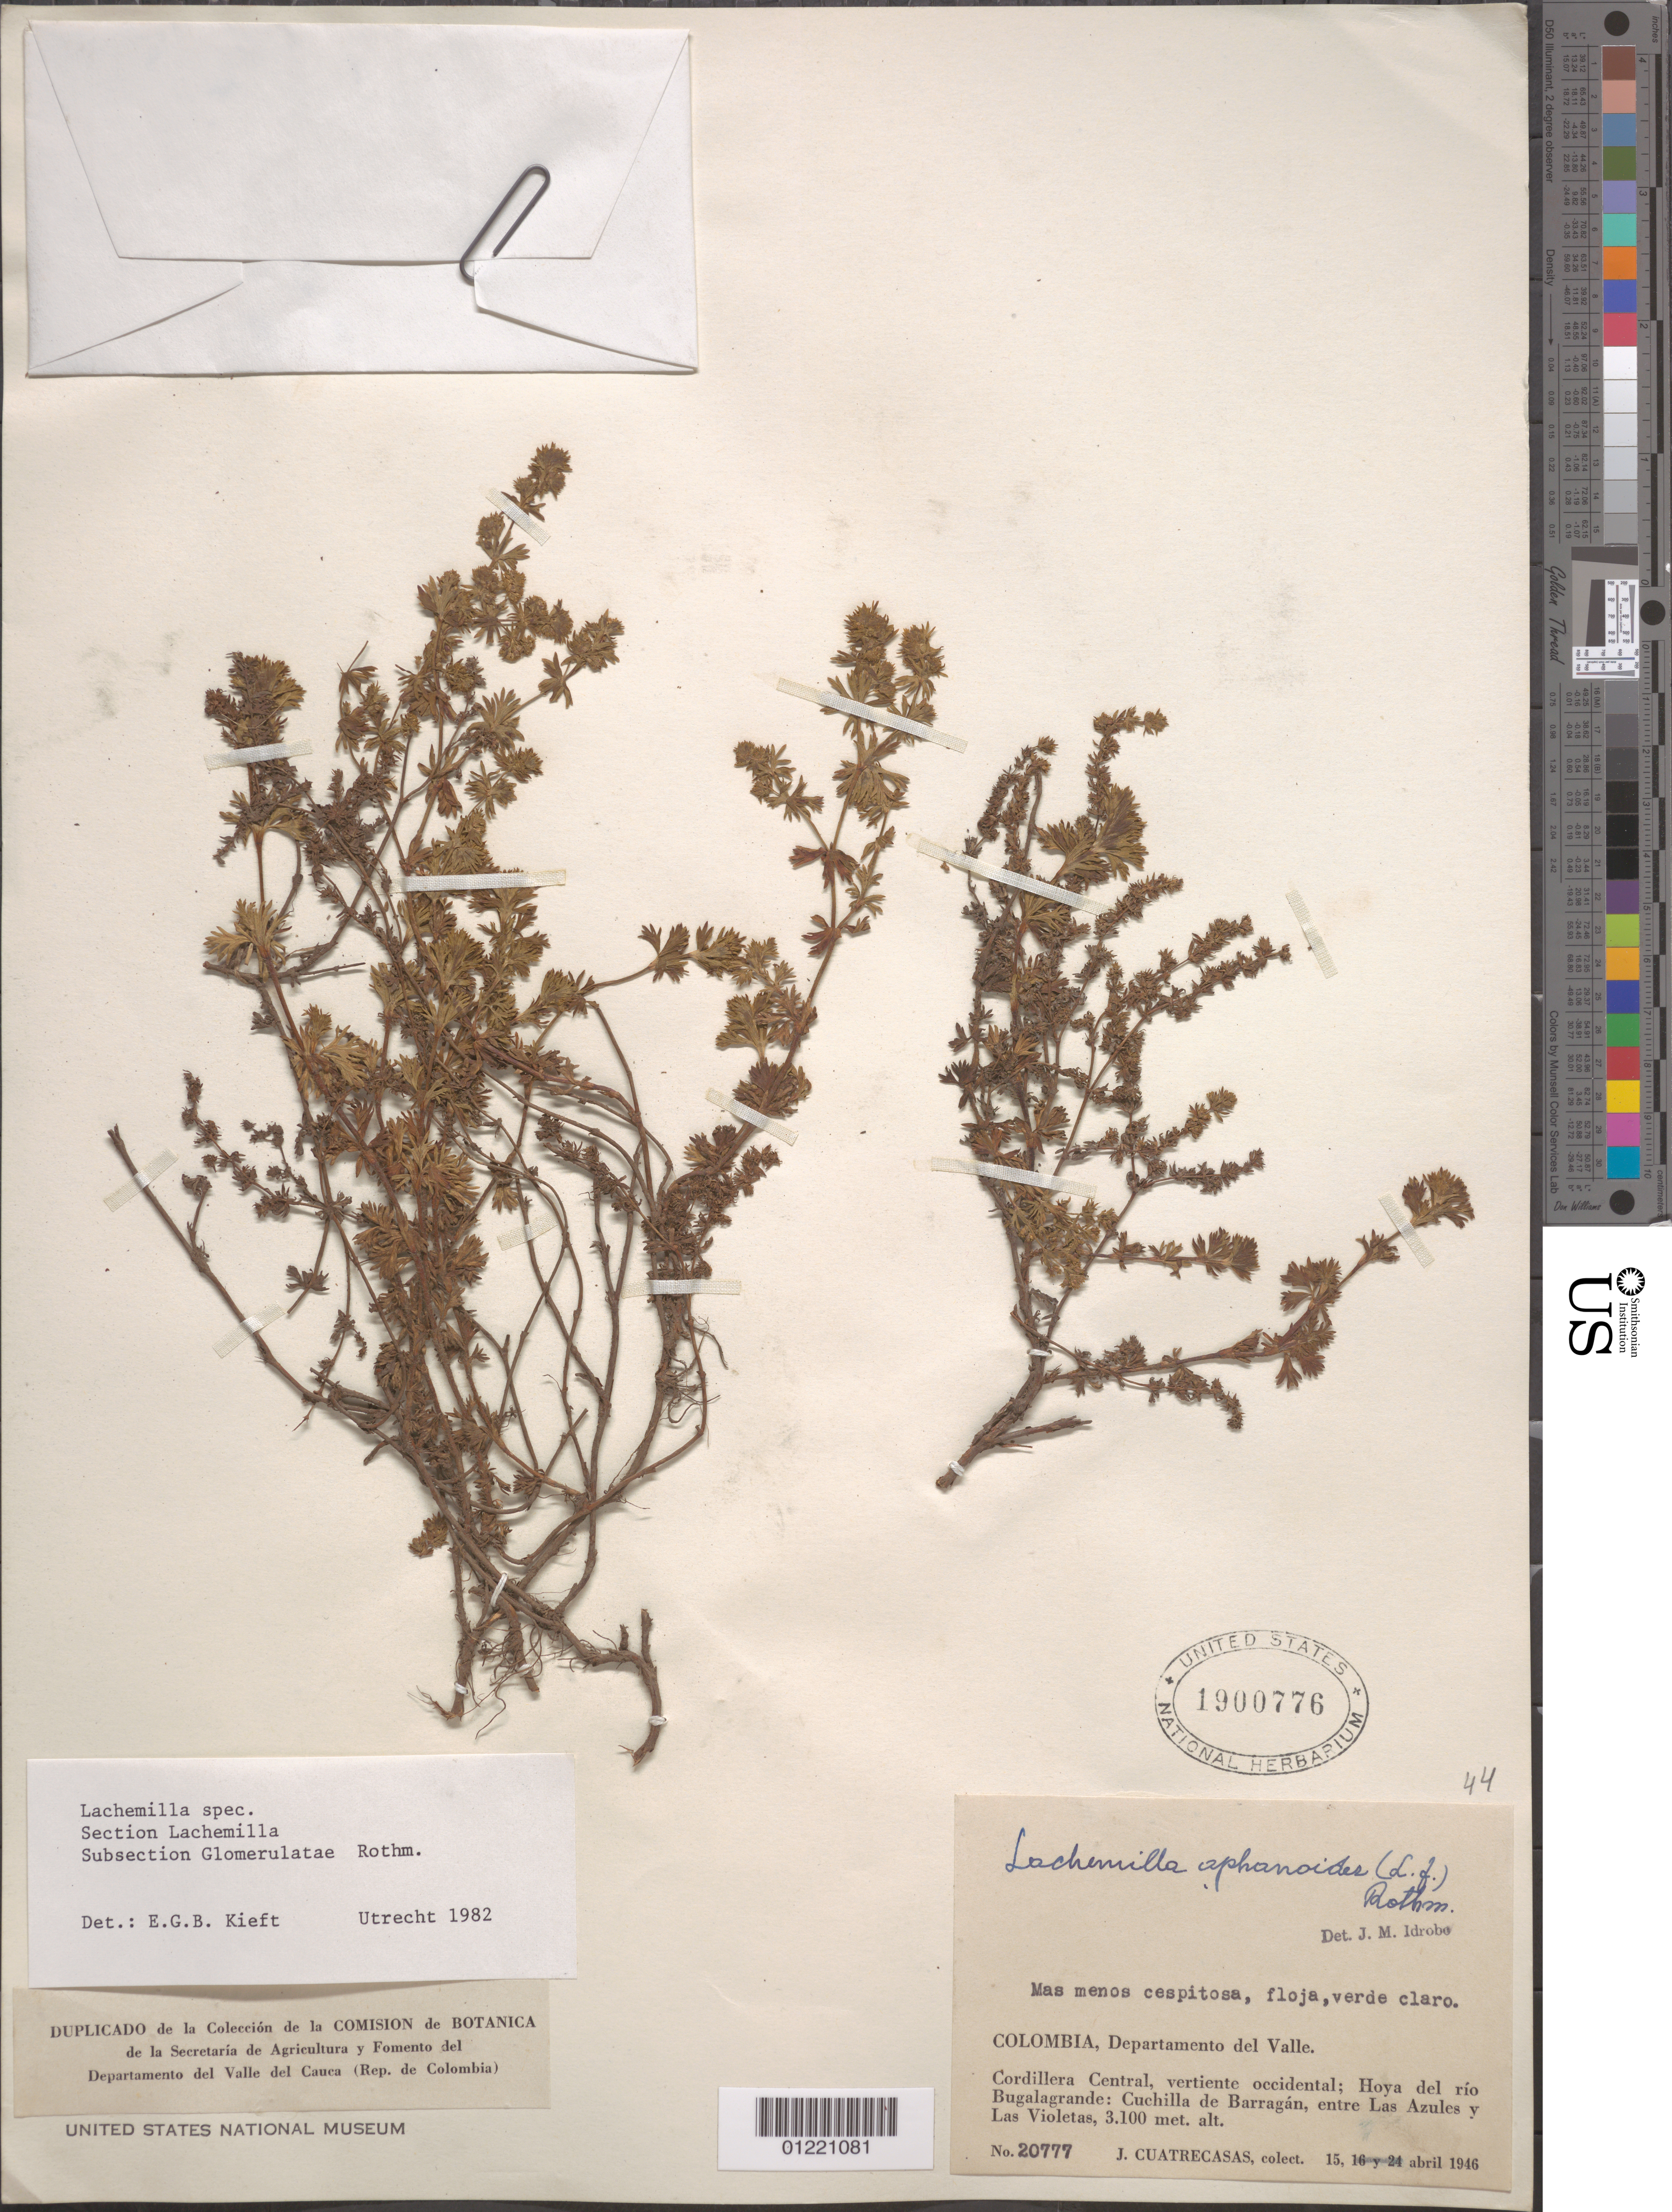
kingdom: Plantae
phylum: Tracheophyta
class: Magnoliopsida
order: Rosales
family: Rosaceae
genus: Lachemilla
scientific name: Lachemilla sp.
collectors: J. Cuatrecasas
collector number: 20777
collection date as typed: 15 Apr 1946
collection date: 1946-04-15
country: Colombia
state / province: Valle del Cauca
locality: Cordillera Central, vertiente occidental; Hoya del rio Bugalagrande: Cuchilla de Barragán, entre Las Azules y Las Violetas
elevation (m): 3100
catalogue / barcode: US 1900776